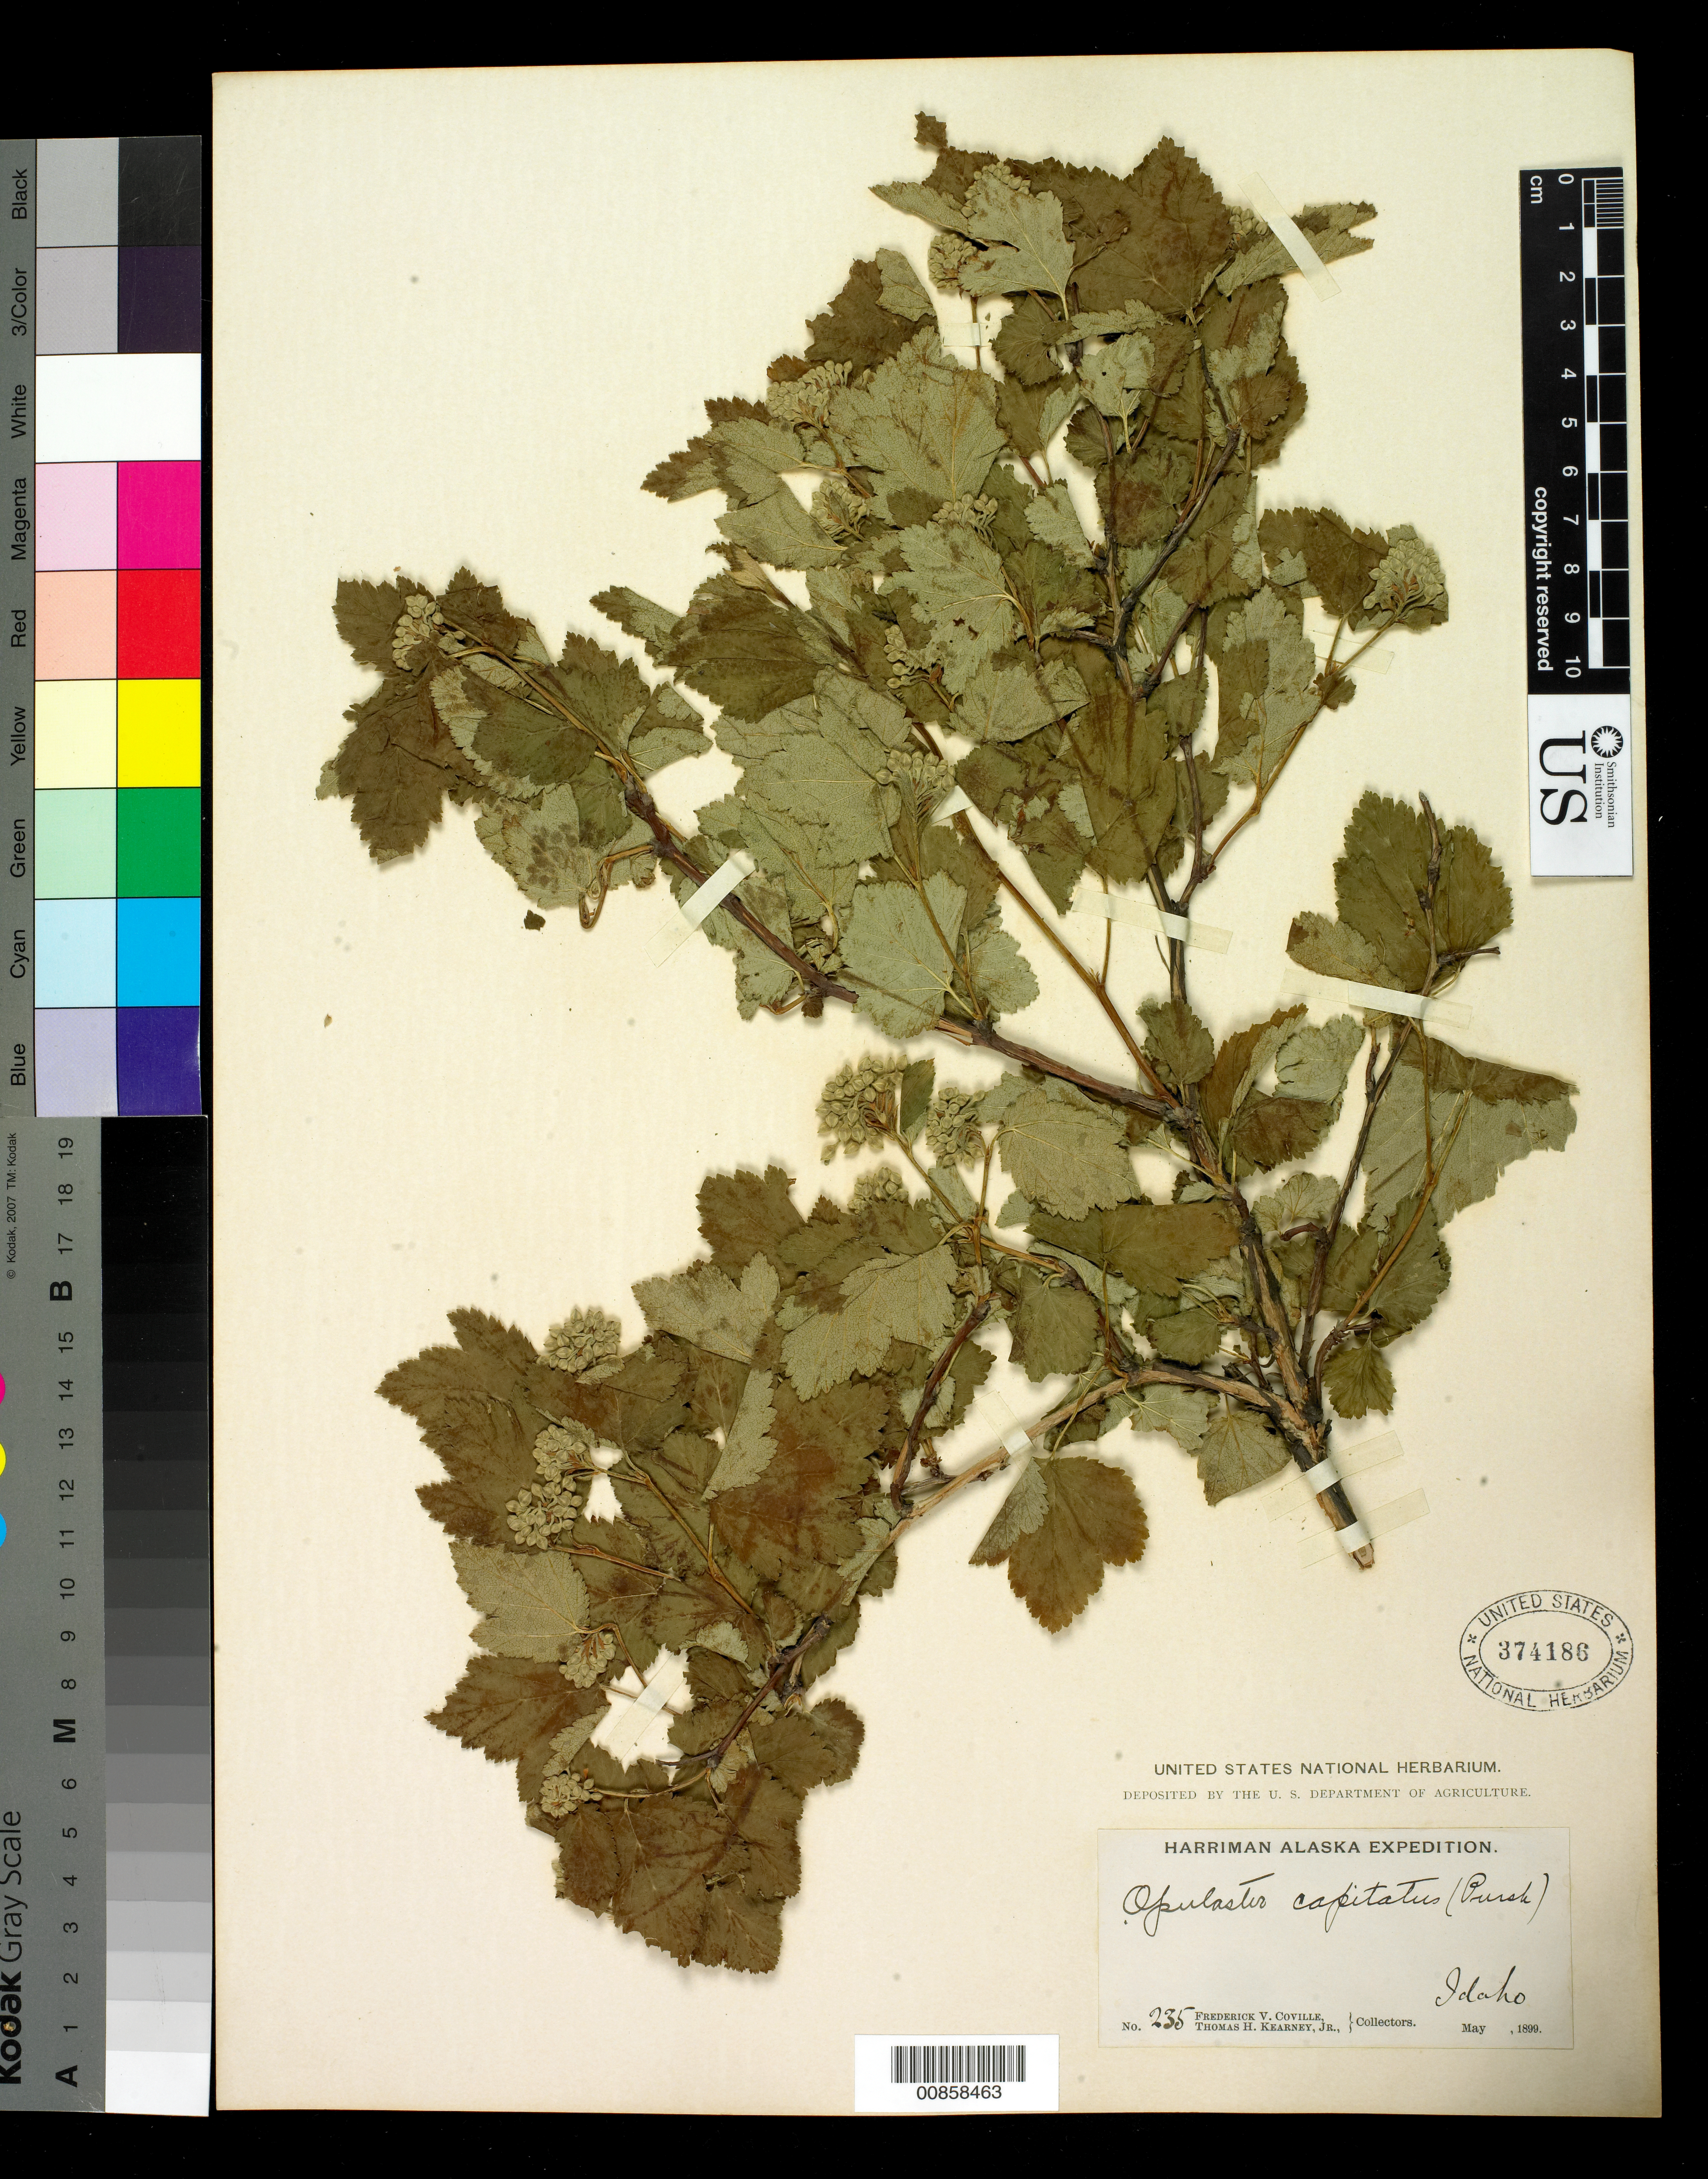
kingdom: Plantae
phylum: Tracheophyta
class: Magnoliopsida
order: Rosales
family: Rosaceae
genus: Physocarpus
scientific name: Physocarpus capitatus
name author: (Pursh) Kuntze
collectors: F. V. Coville & F. Funston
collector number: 235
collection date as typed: May 1899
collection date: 1899-05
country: United States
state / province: Idaho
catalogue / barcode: US 374186